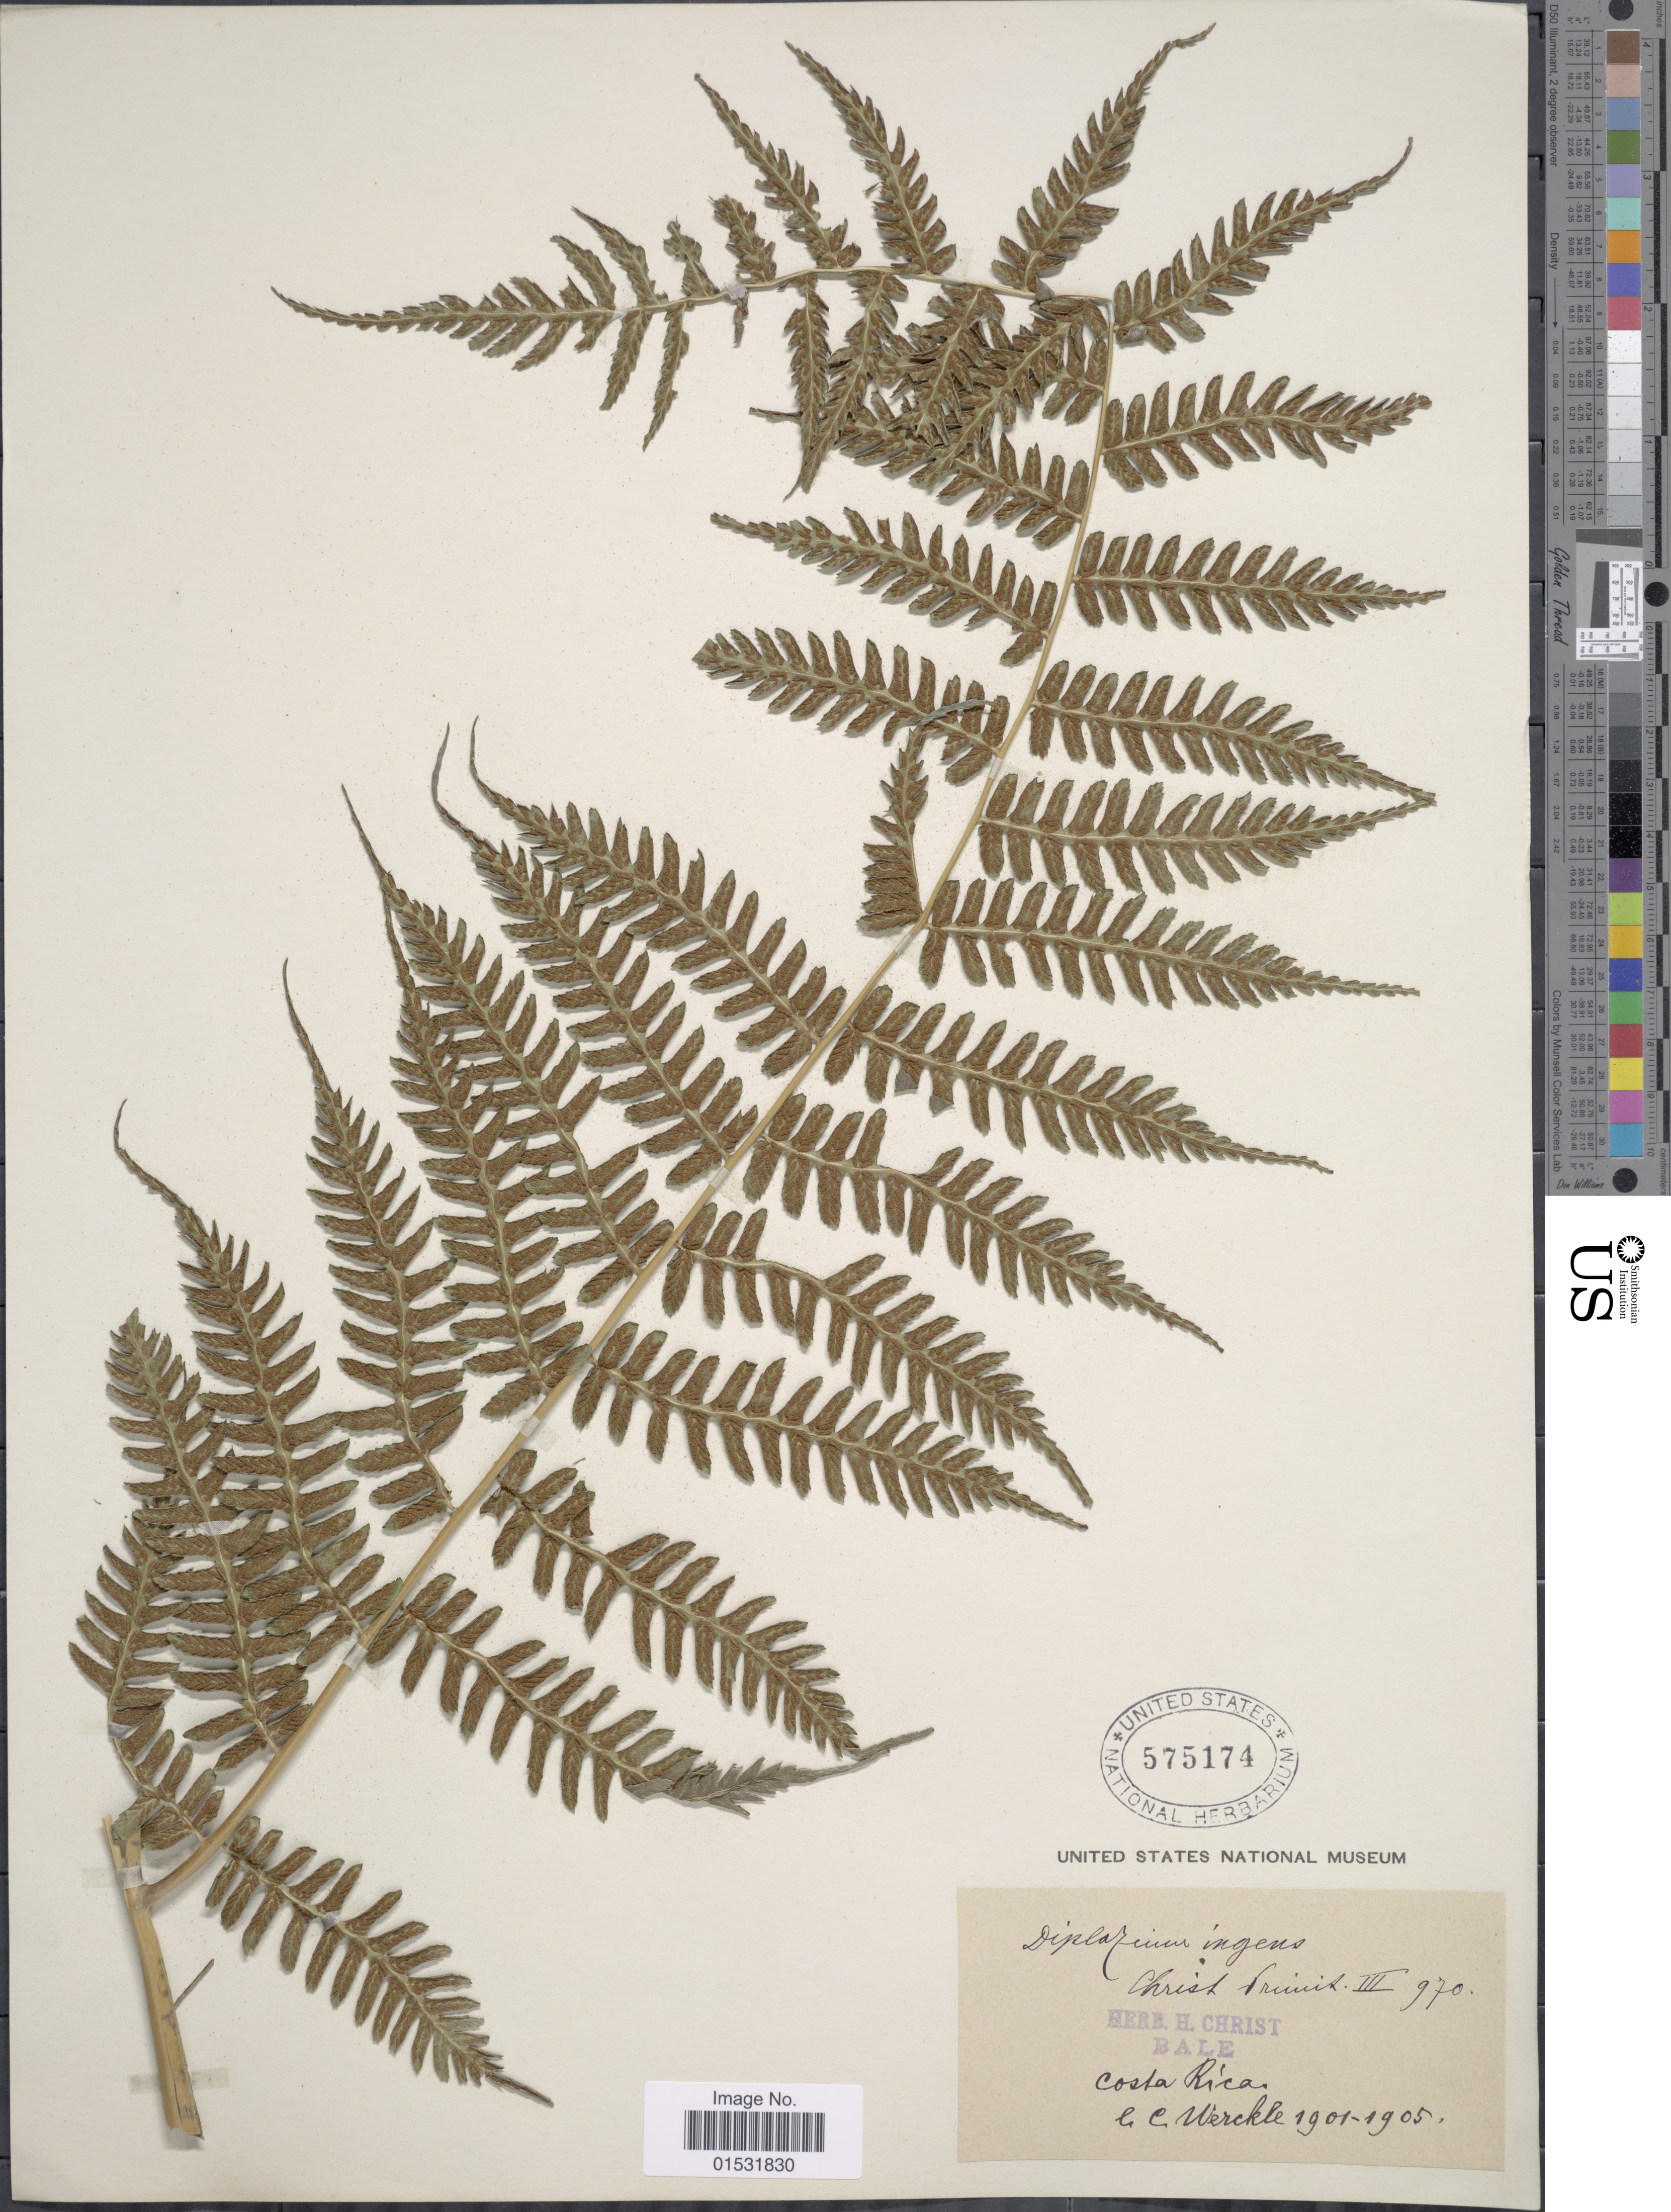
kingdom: Plantae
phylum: Tracheophyta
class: Polypodiopsida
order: Polypodiales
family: Athyriaceae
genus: Diplazium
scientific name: Diplazium ingens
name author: Christ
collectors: C. C Wercklé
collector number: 970?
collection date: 1901/1905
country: Costa Rica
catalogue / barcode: US 575174